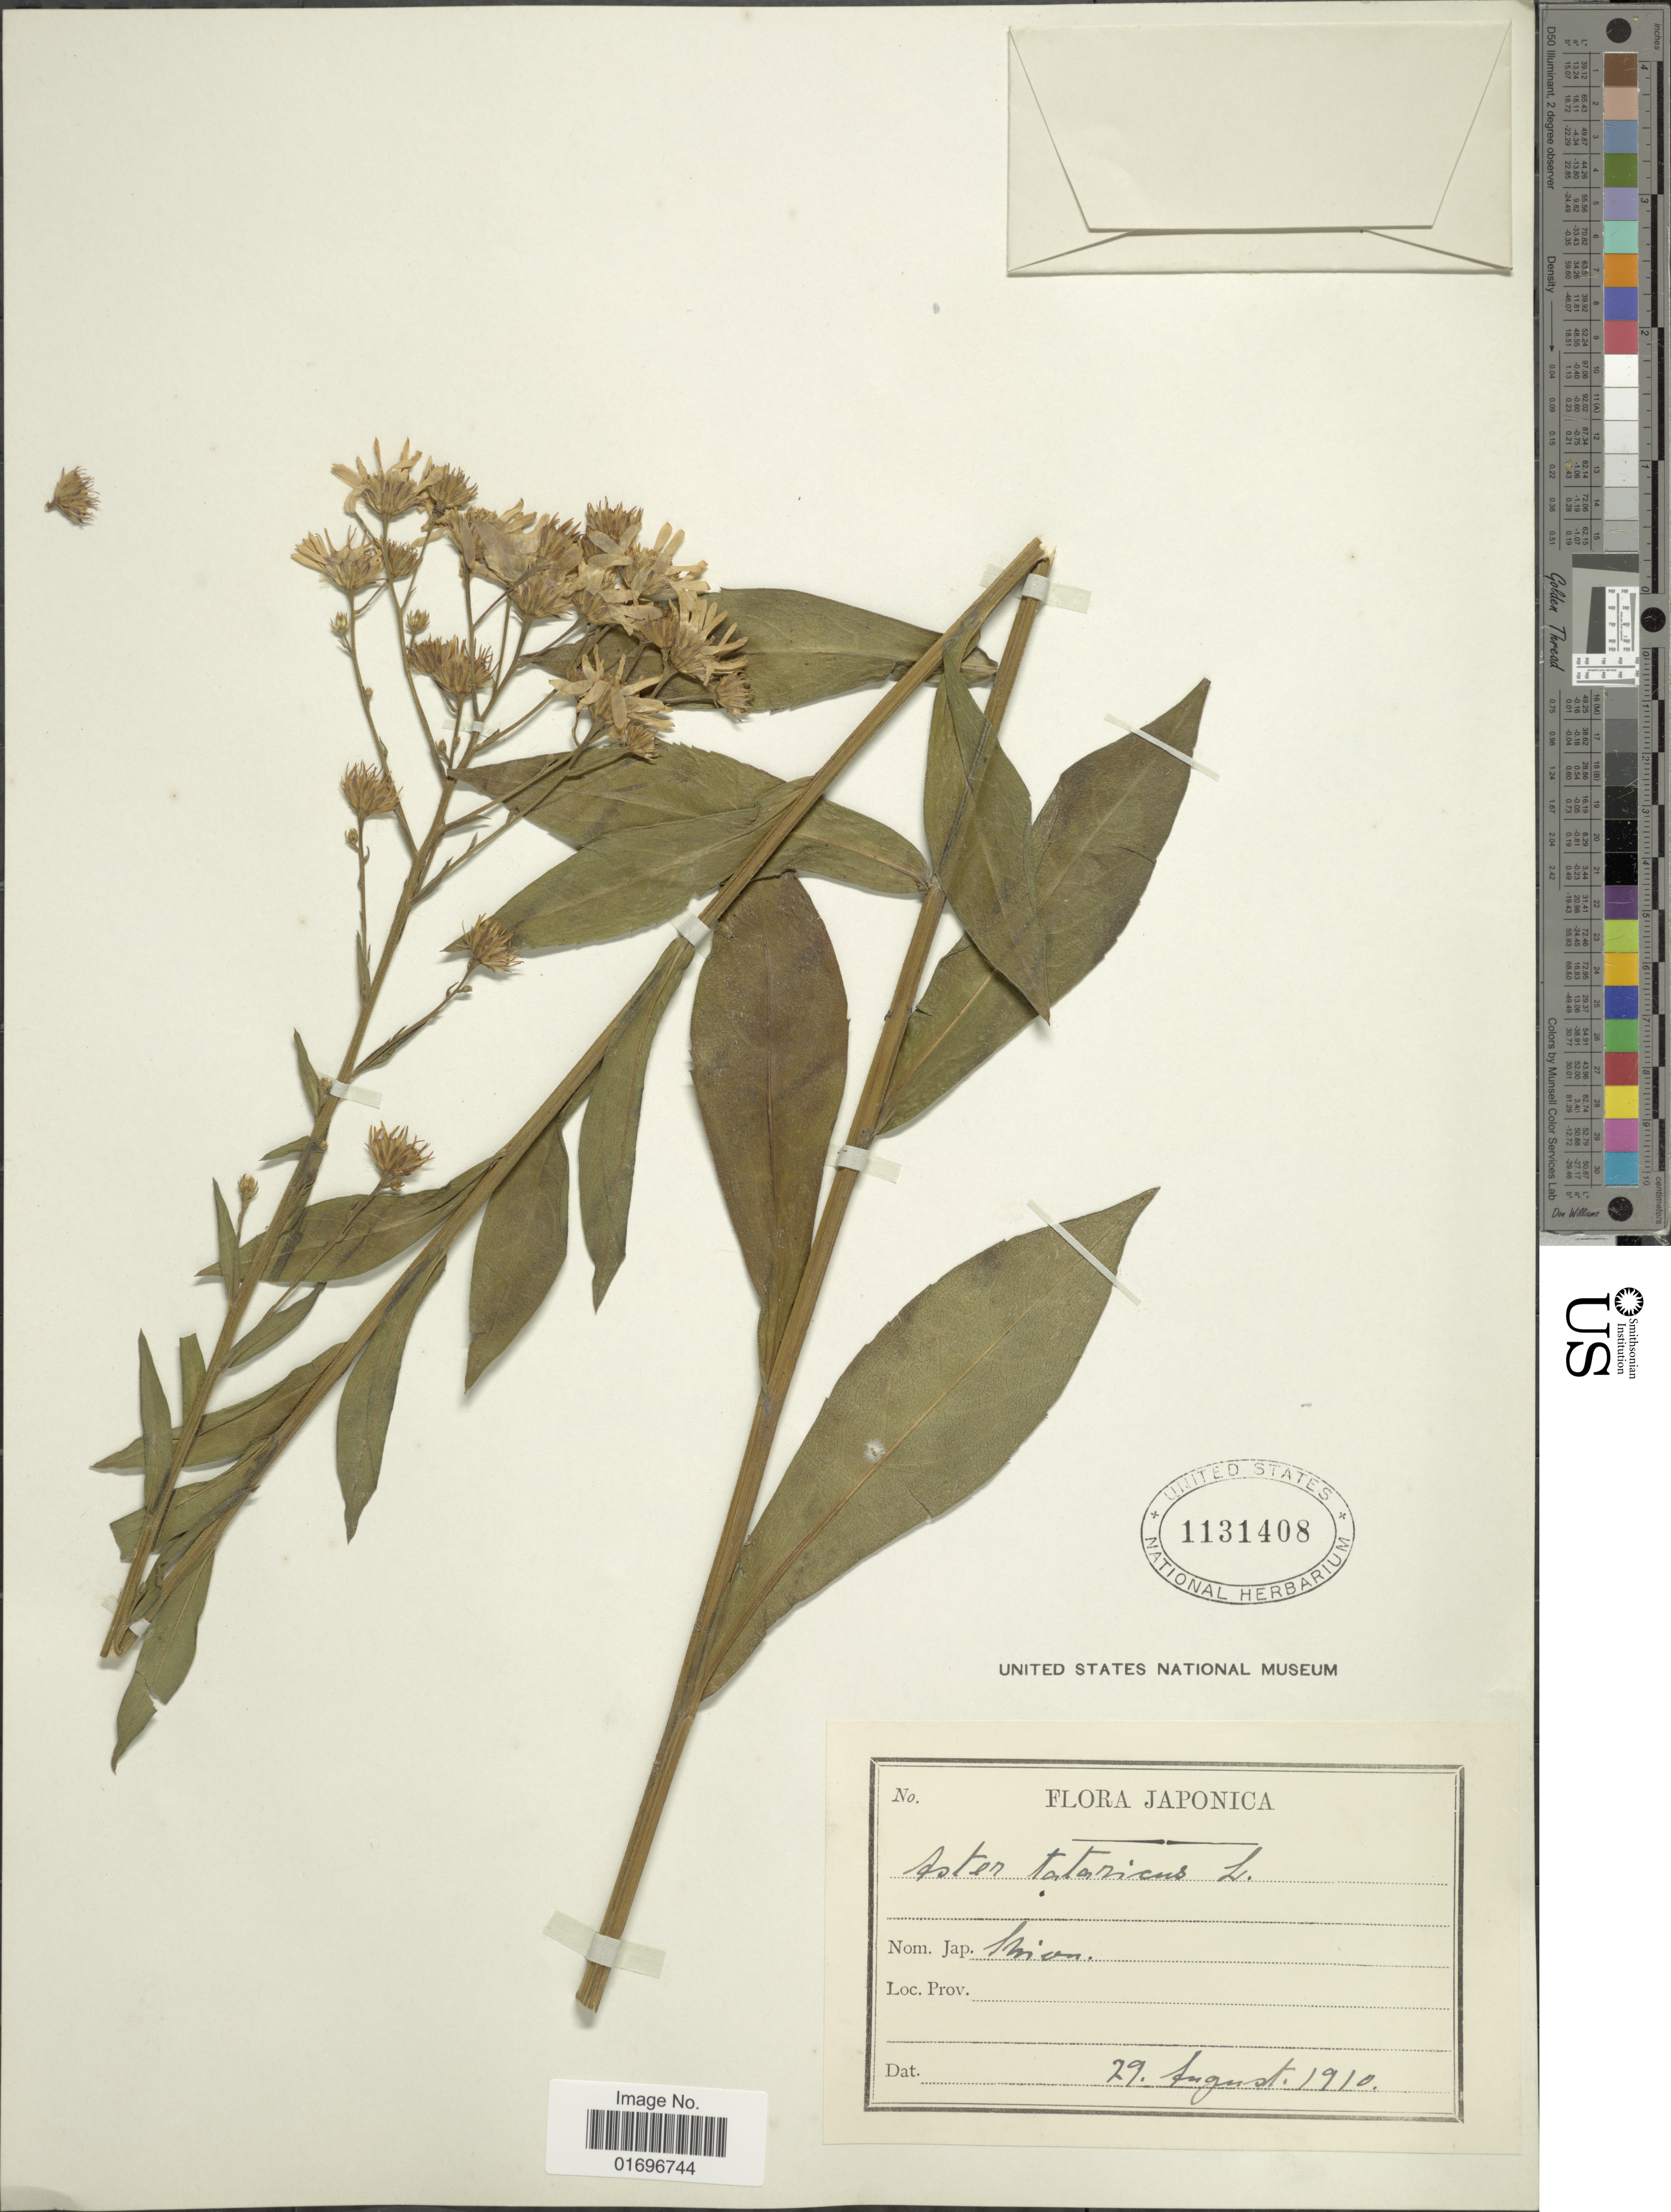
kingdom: Plantae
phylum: Tracheophyta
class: Magnoliopsida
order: Asterales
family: Asteraceae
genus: Aster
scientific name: Aster tataricus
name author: L. f.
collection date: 1910-08-29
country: Japan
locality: Japonica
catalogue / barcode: US 1131408